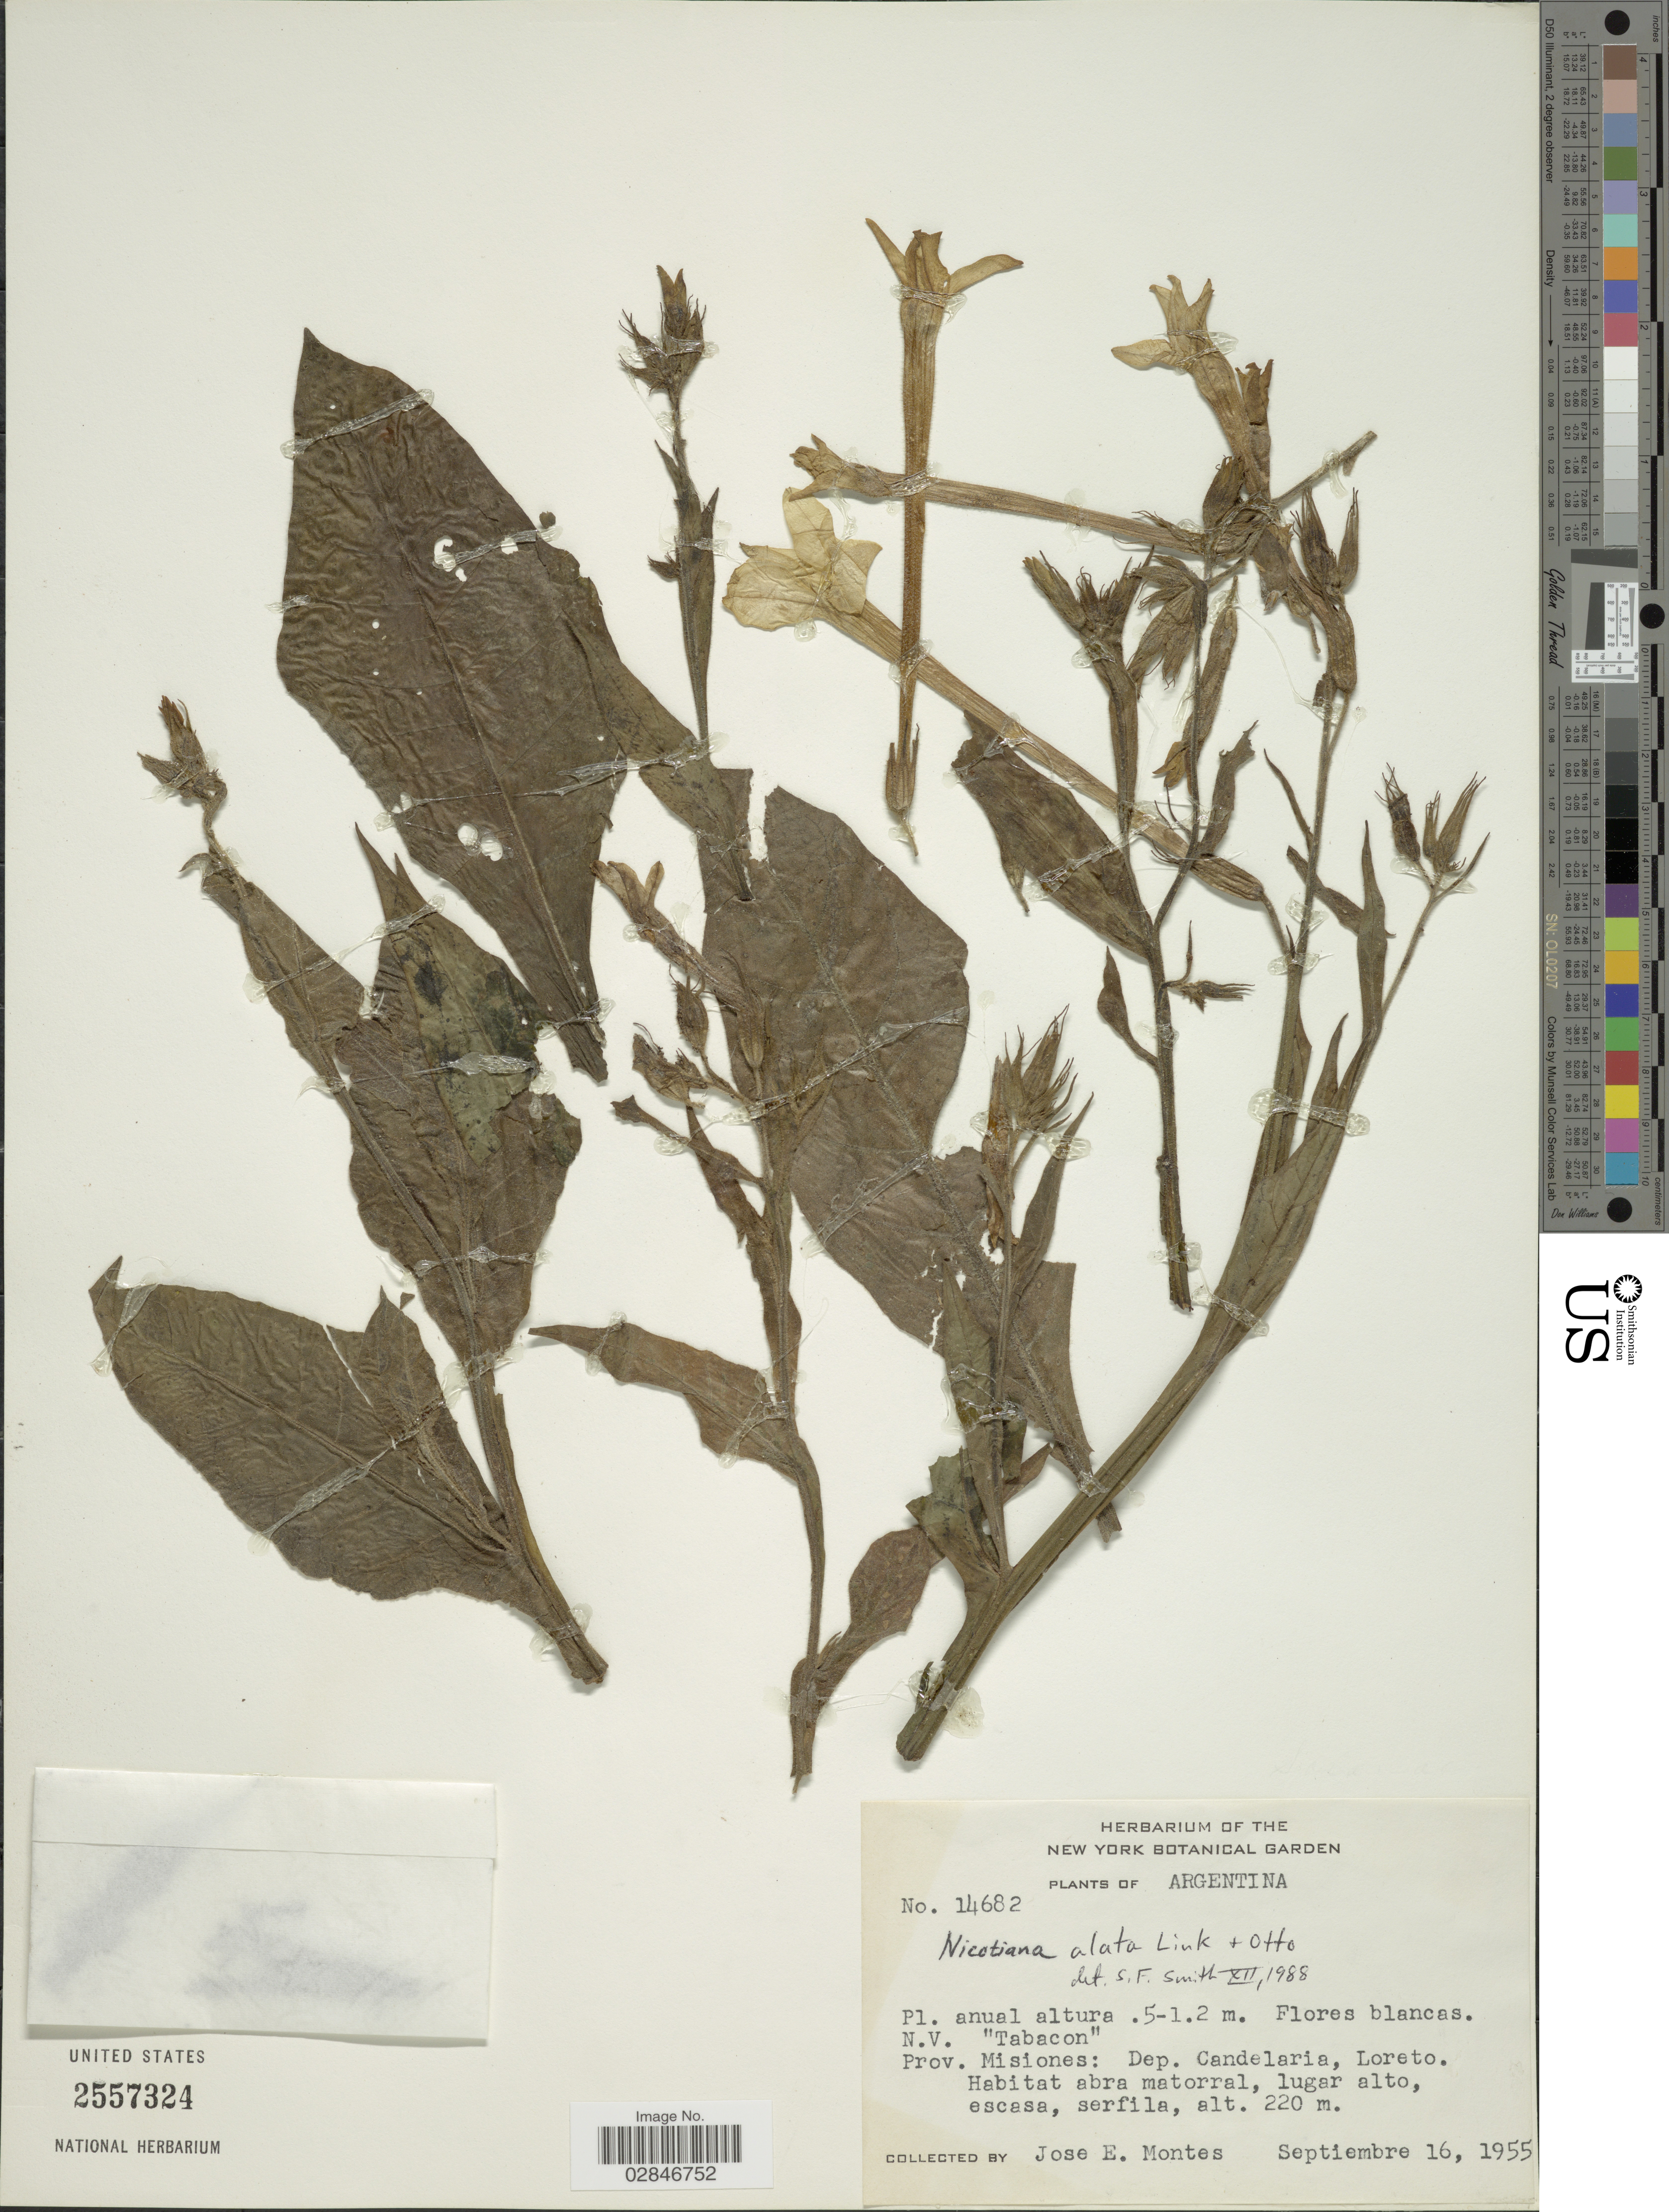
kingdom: Plantae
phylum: Tracheophyta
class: Magnoliopsida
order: Solanales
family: Solanaceae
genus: Nicotiana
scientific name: Nicotiana alata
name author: Link & Otto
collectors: J. E. Montes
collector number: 14682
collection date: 1955-09-16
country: Argentina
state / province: Misiones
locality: Dep. Candelaria, Loreto.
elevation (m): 220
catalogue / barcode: US 2557324